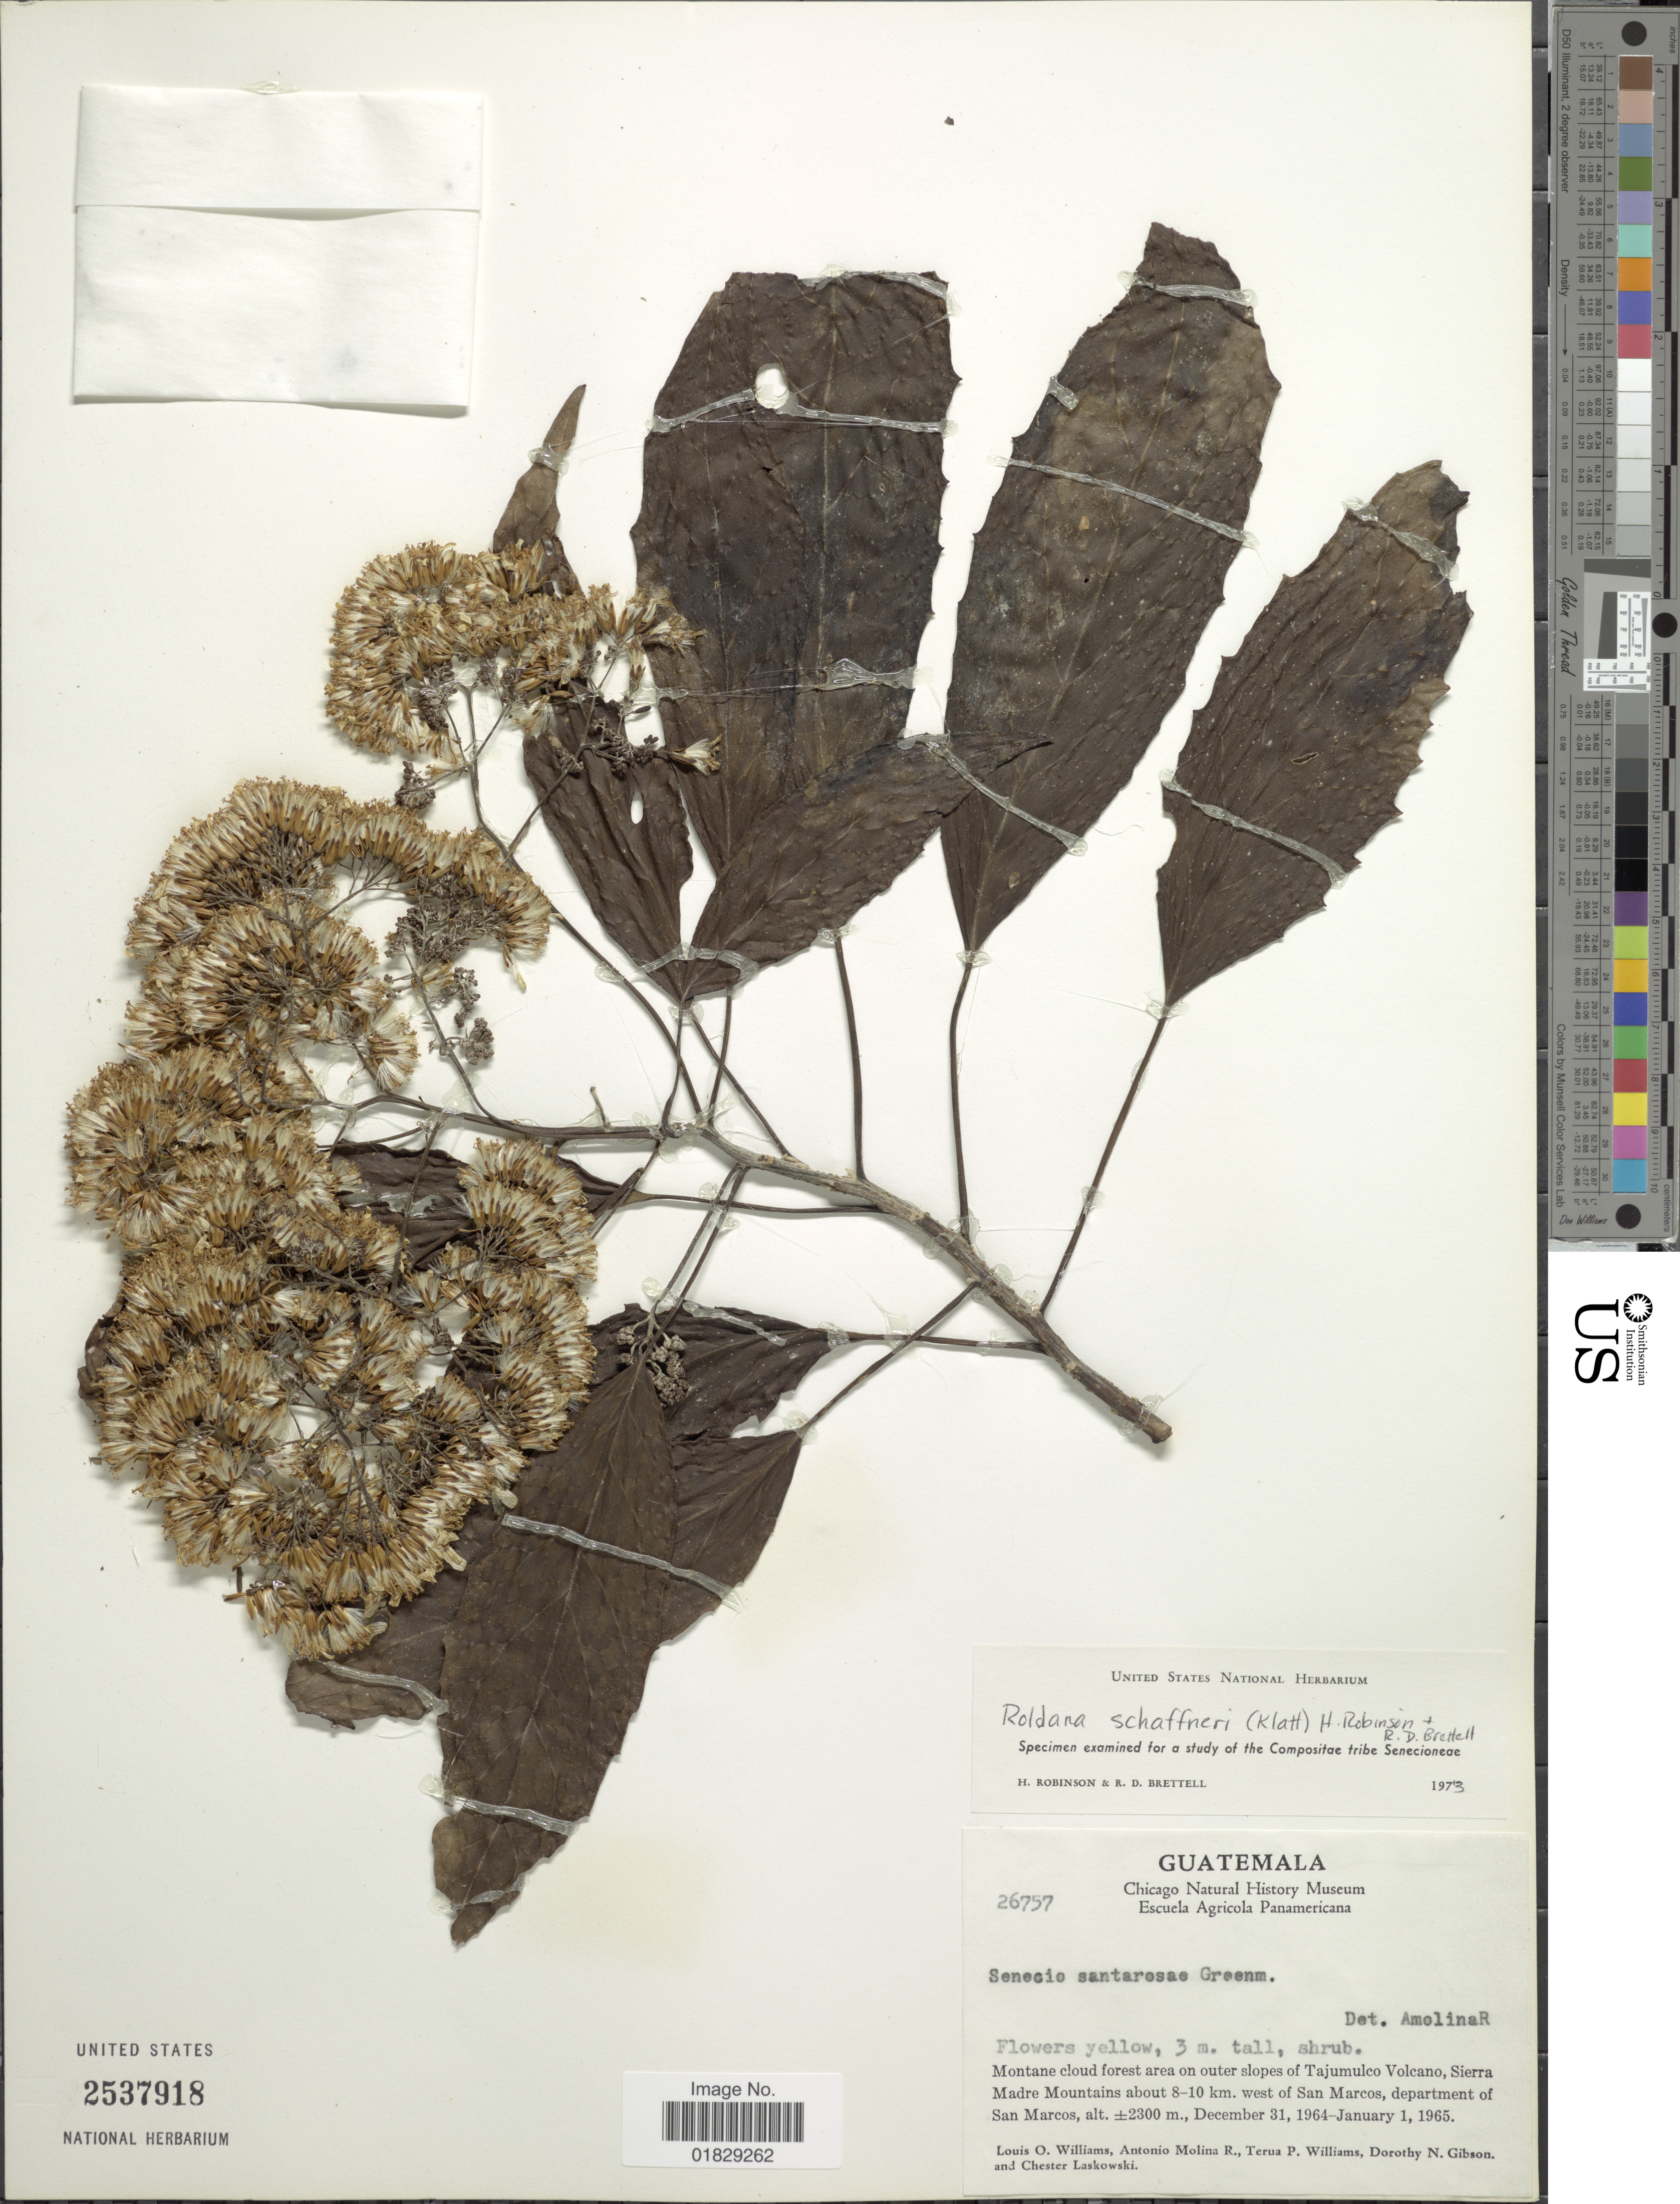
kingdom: Plantae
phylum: Tracheophyta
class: Magnoliopsida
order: Asterales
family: Asteraceae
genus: Roldana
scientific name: Roldana schaffneri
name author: (Sch. Bip. ex Klatt) H. Rob. & Brettell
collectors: L. O. Williams, A. Molina R., T. P. Williams, D. N. Gibson & C. Laskowski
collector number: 26757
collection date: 1964-12-31/1965-01-01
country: Guatemala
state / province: San Marcos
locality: Montane cloud forest area on outer slopes of Tajumulco Volcano, Sierra Madre Mountains about 8-10 km. west of San Marcos, department of San Marcos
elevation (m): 2300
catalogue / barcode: US 2537918